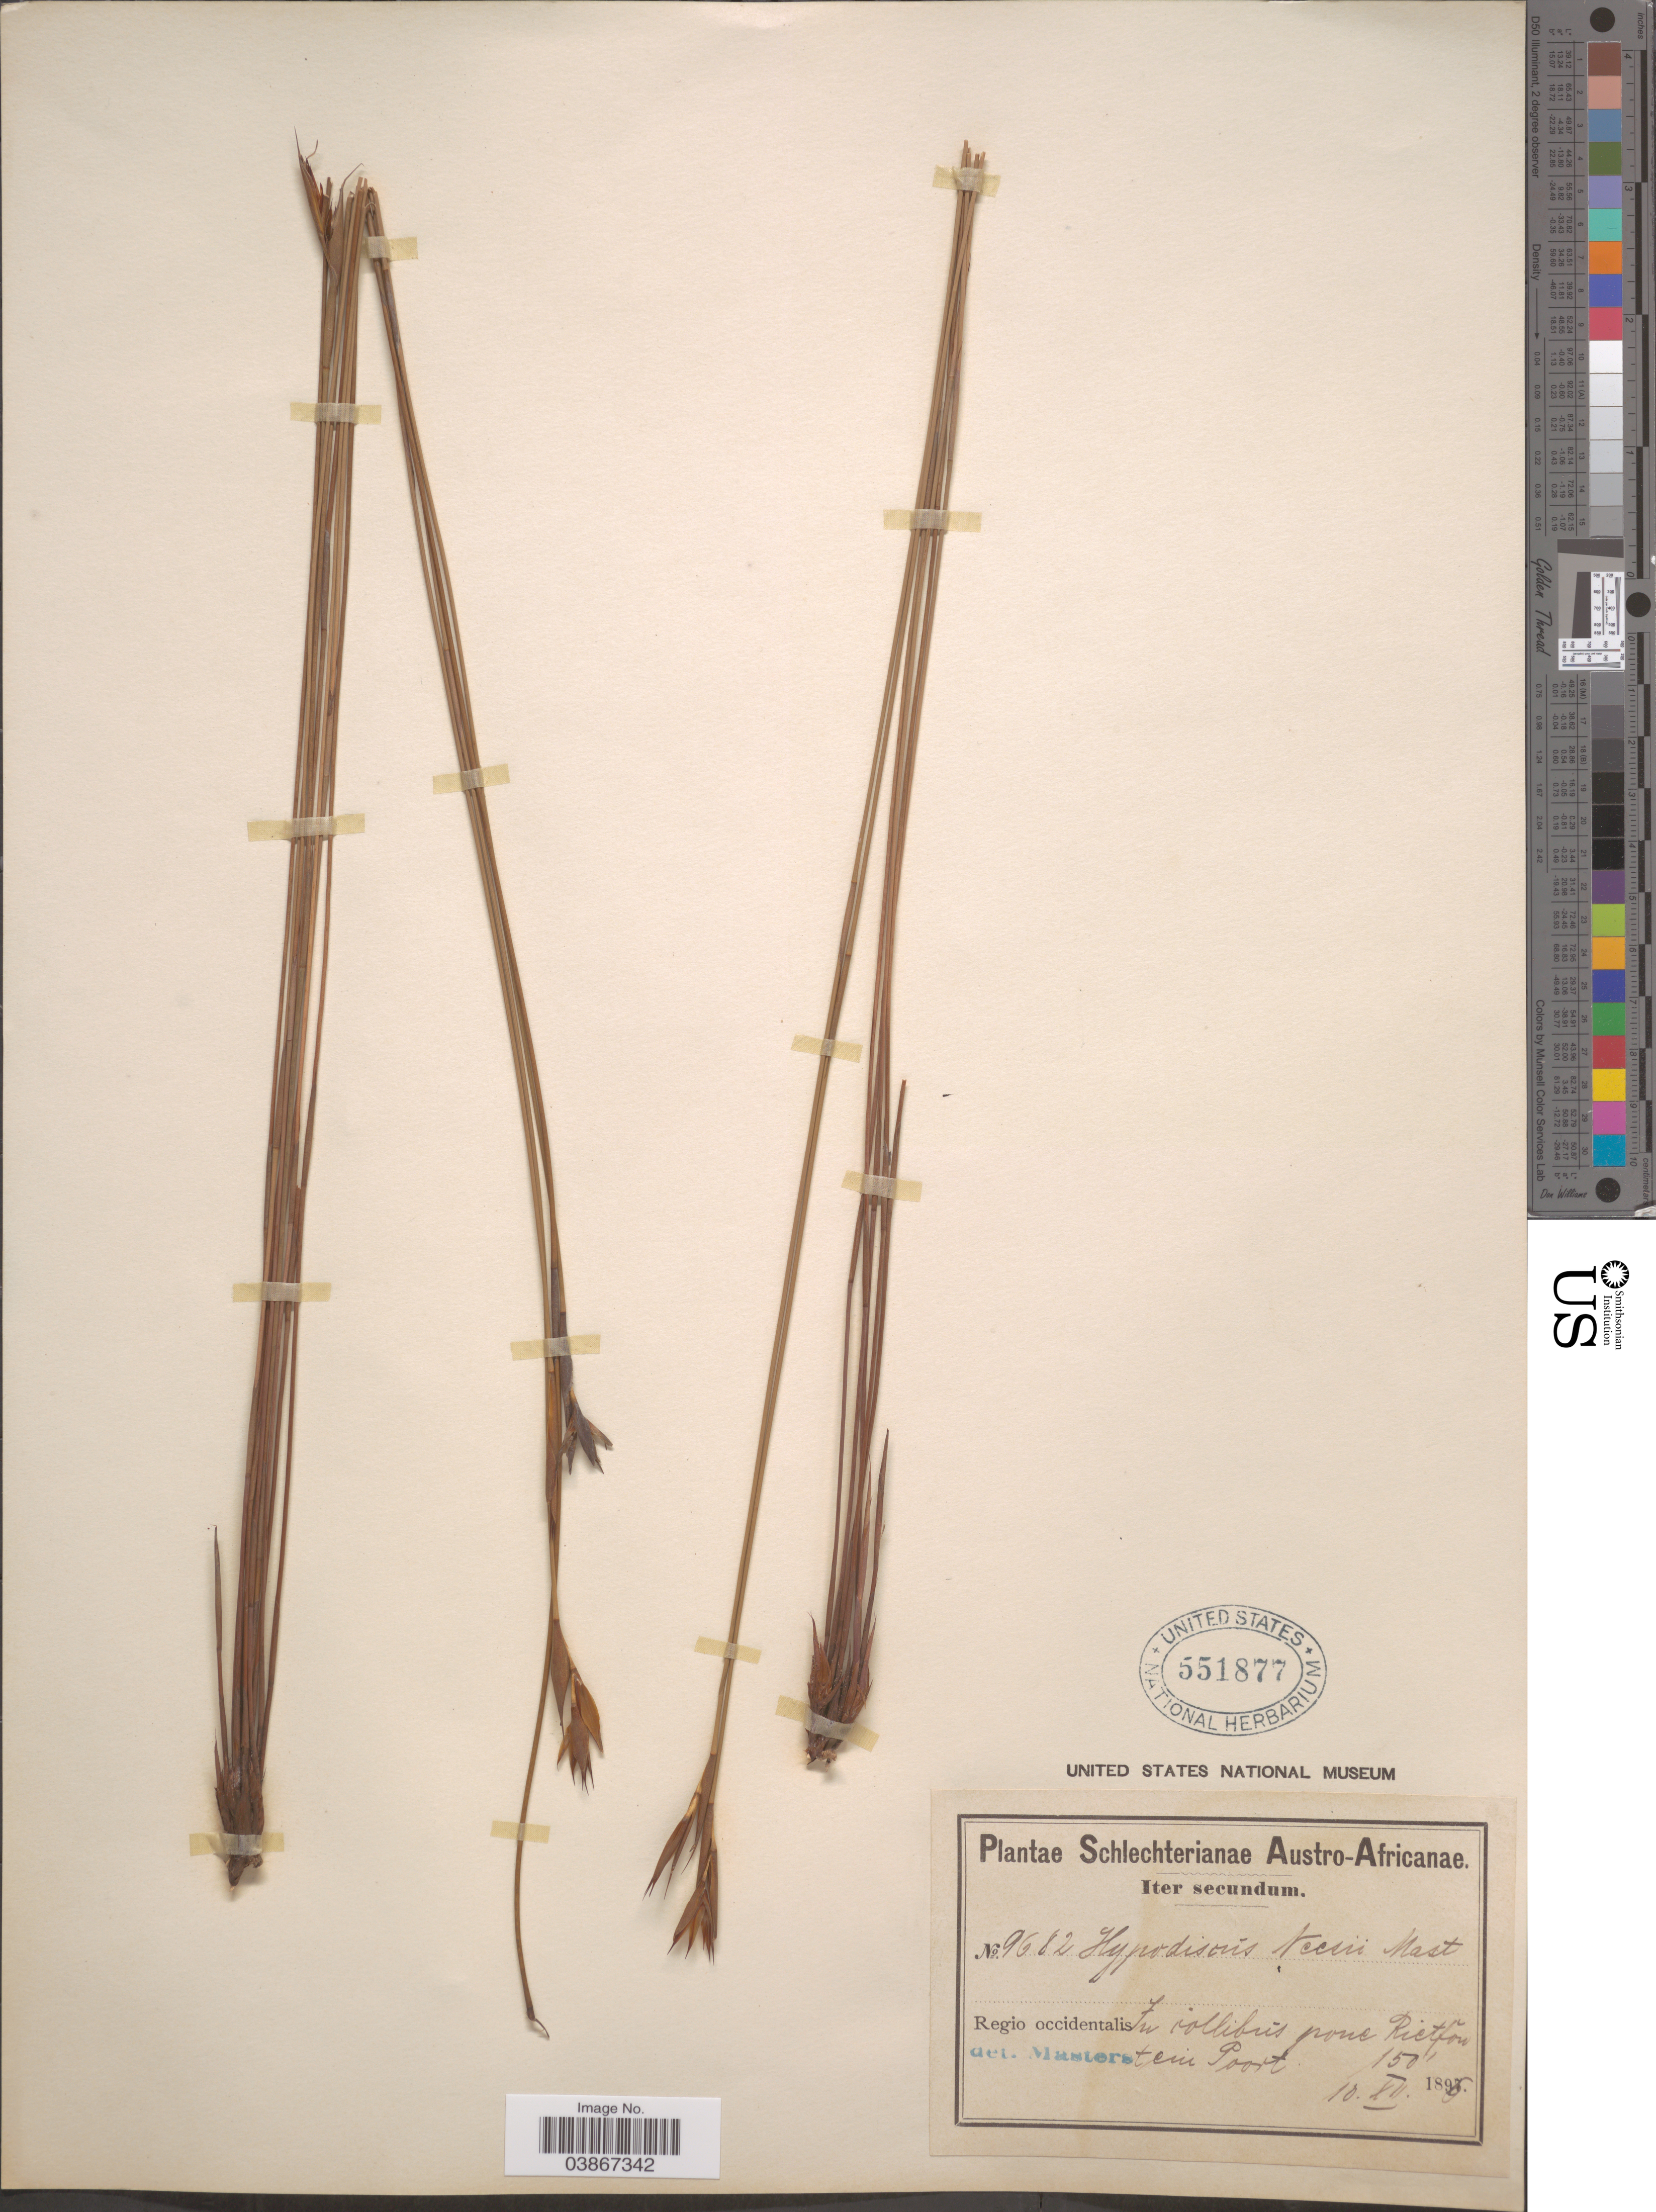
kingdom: Plantae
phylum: Tracheophyta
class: Liliopsida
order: Poales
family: Restionaceae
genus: Hypodiscus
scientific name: Hypodiscus neesii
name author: Mast.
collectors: Schlechter, --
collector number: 9682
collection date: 1896-12-10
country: South Africa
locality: Austro-Africanae. Regio occidentalis: in collibus prone Rietfontein Poort.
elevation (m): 46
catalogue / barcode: US 551877